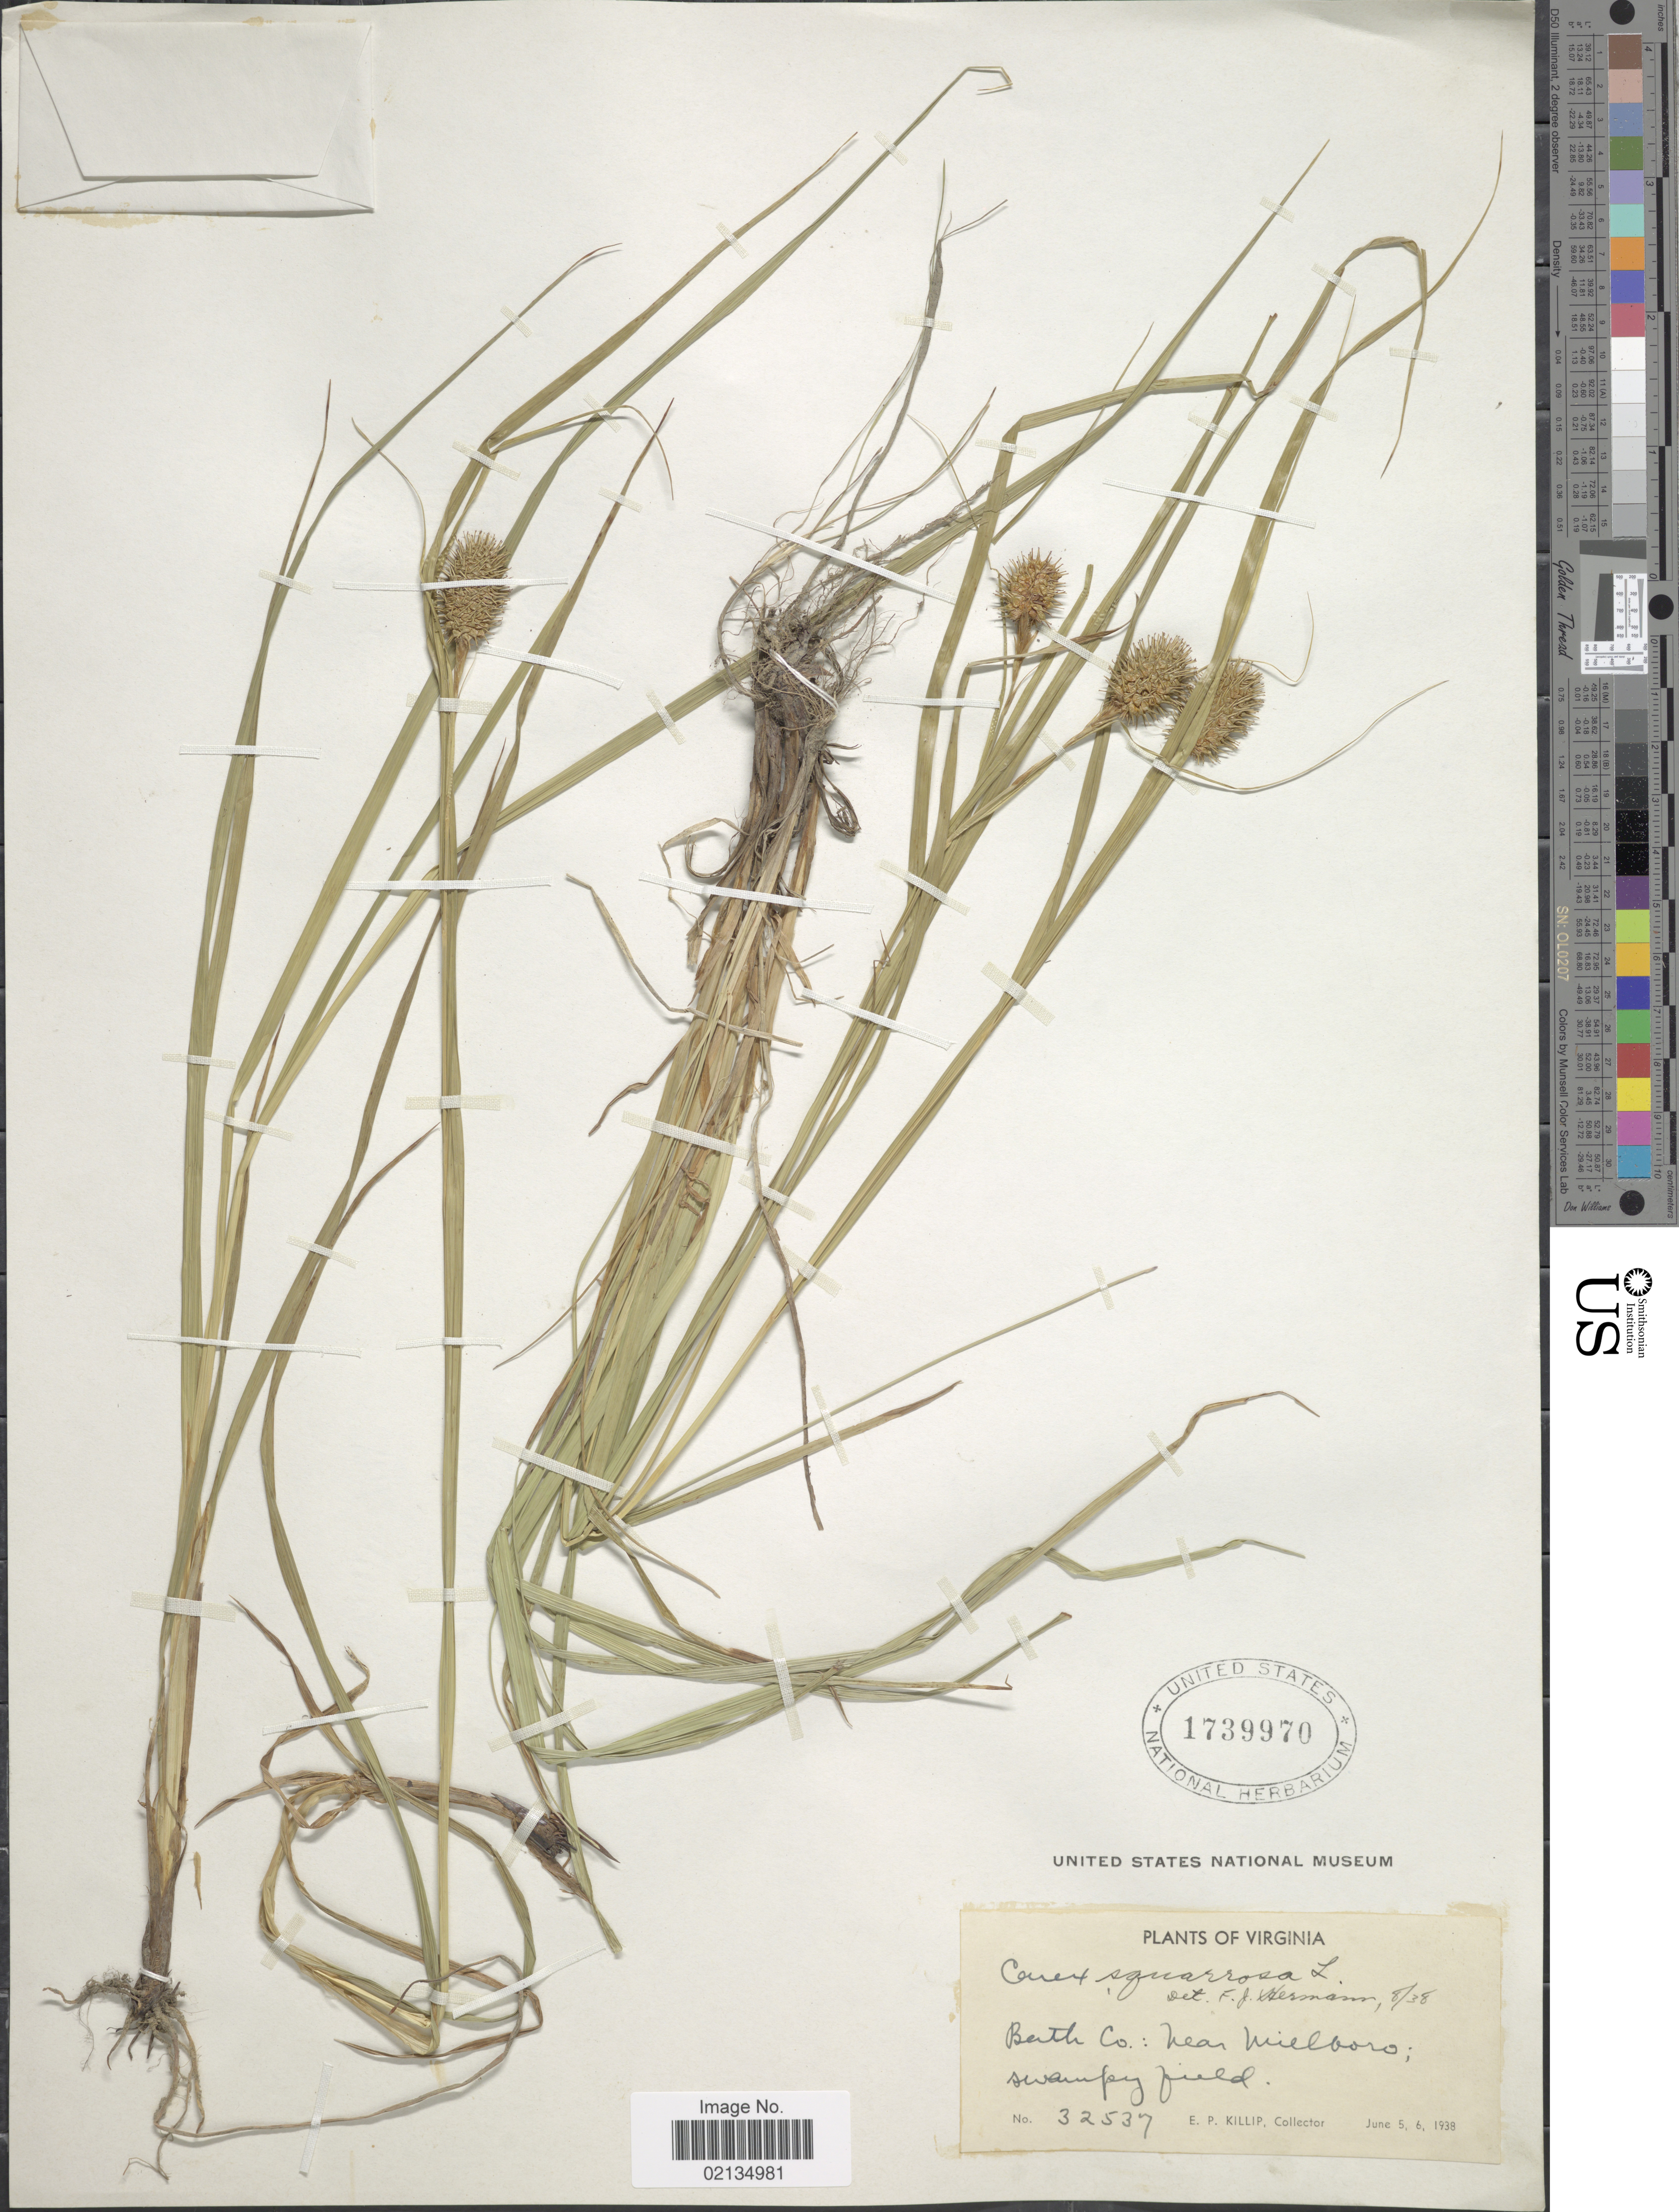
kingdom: Plantae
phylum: Tracheophyta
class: Liliopsida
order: Poales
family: Cyperaceae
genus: Carex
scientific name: Carex squarrosa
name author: L.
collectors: E. P. Killip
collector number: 32537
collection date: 1938-06-05/1938-06-06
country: United States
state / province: Virginia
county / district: Bath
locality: Virginia, Bath Co.: Near Millboro, Swampy field.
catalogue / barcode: US 1739970